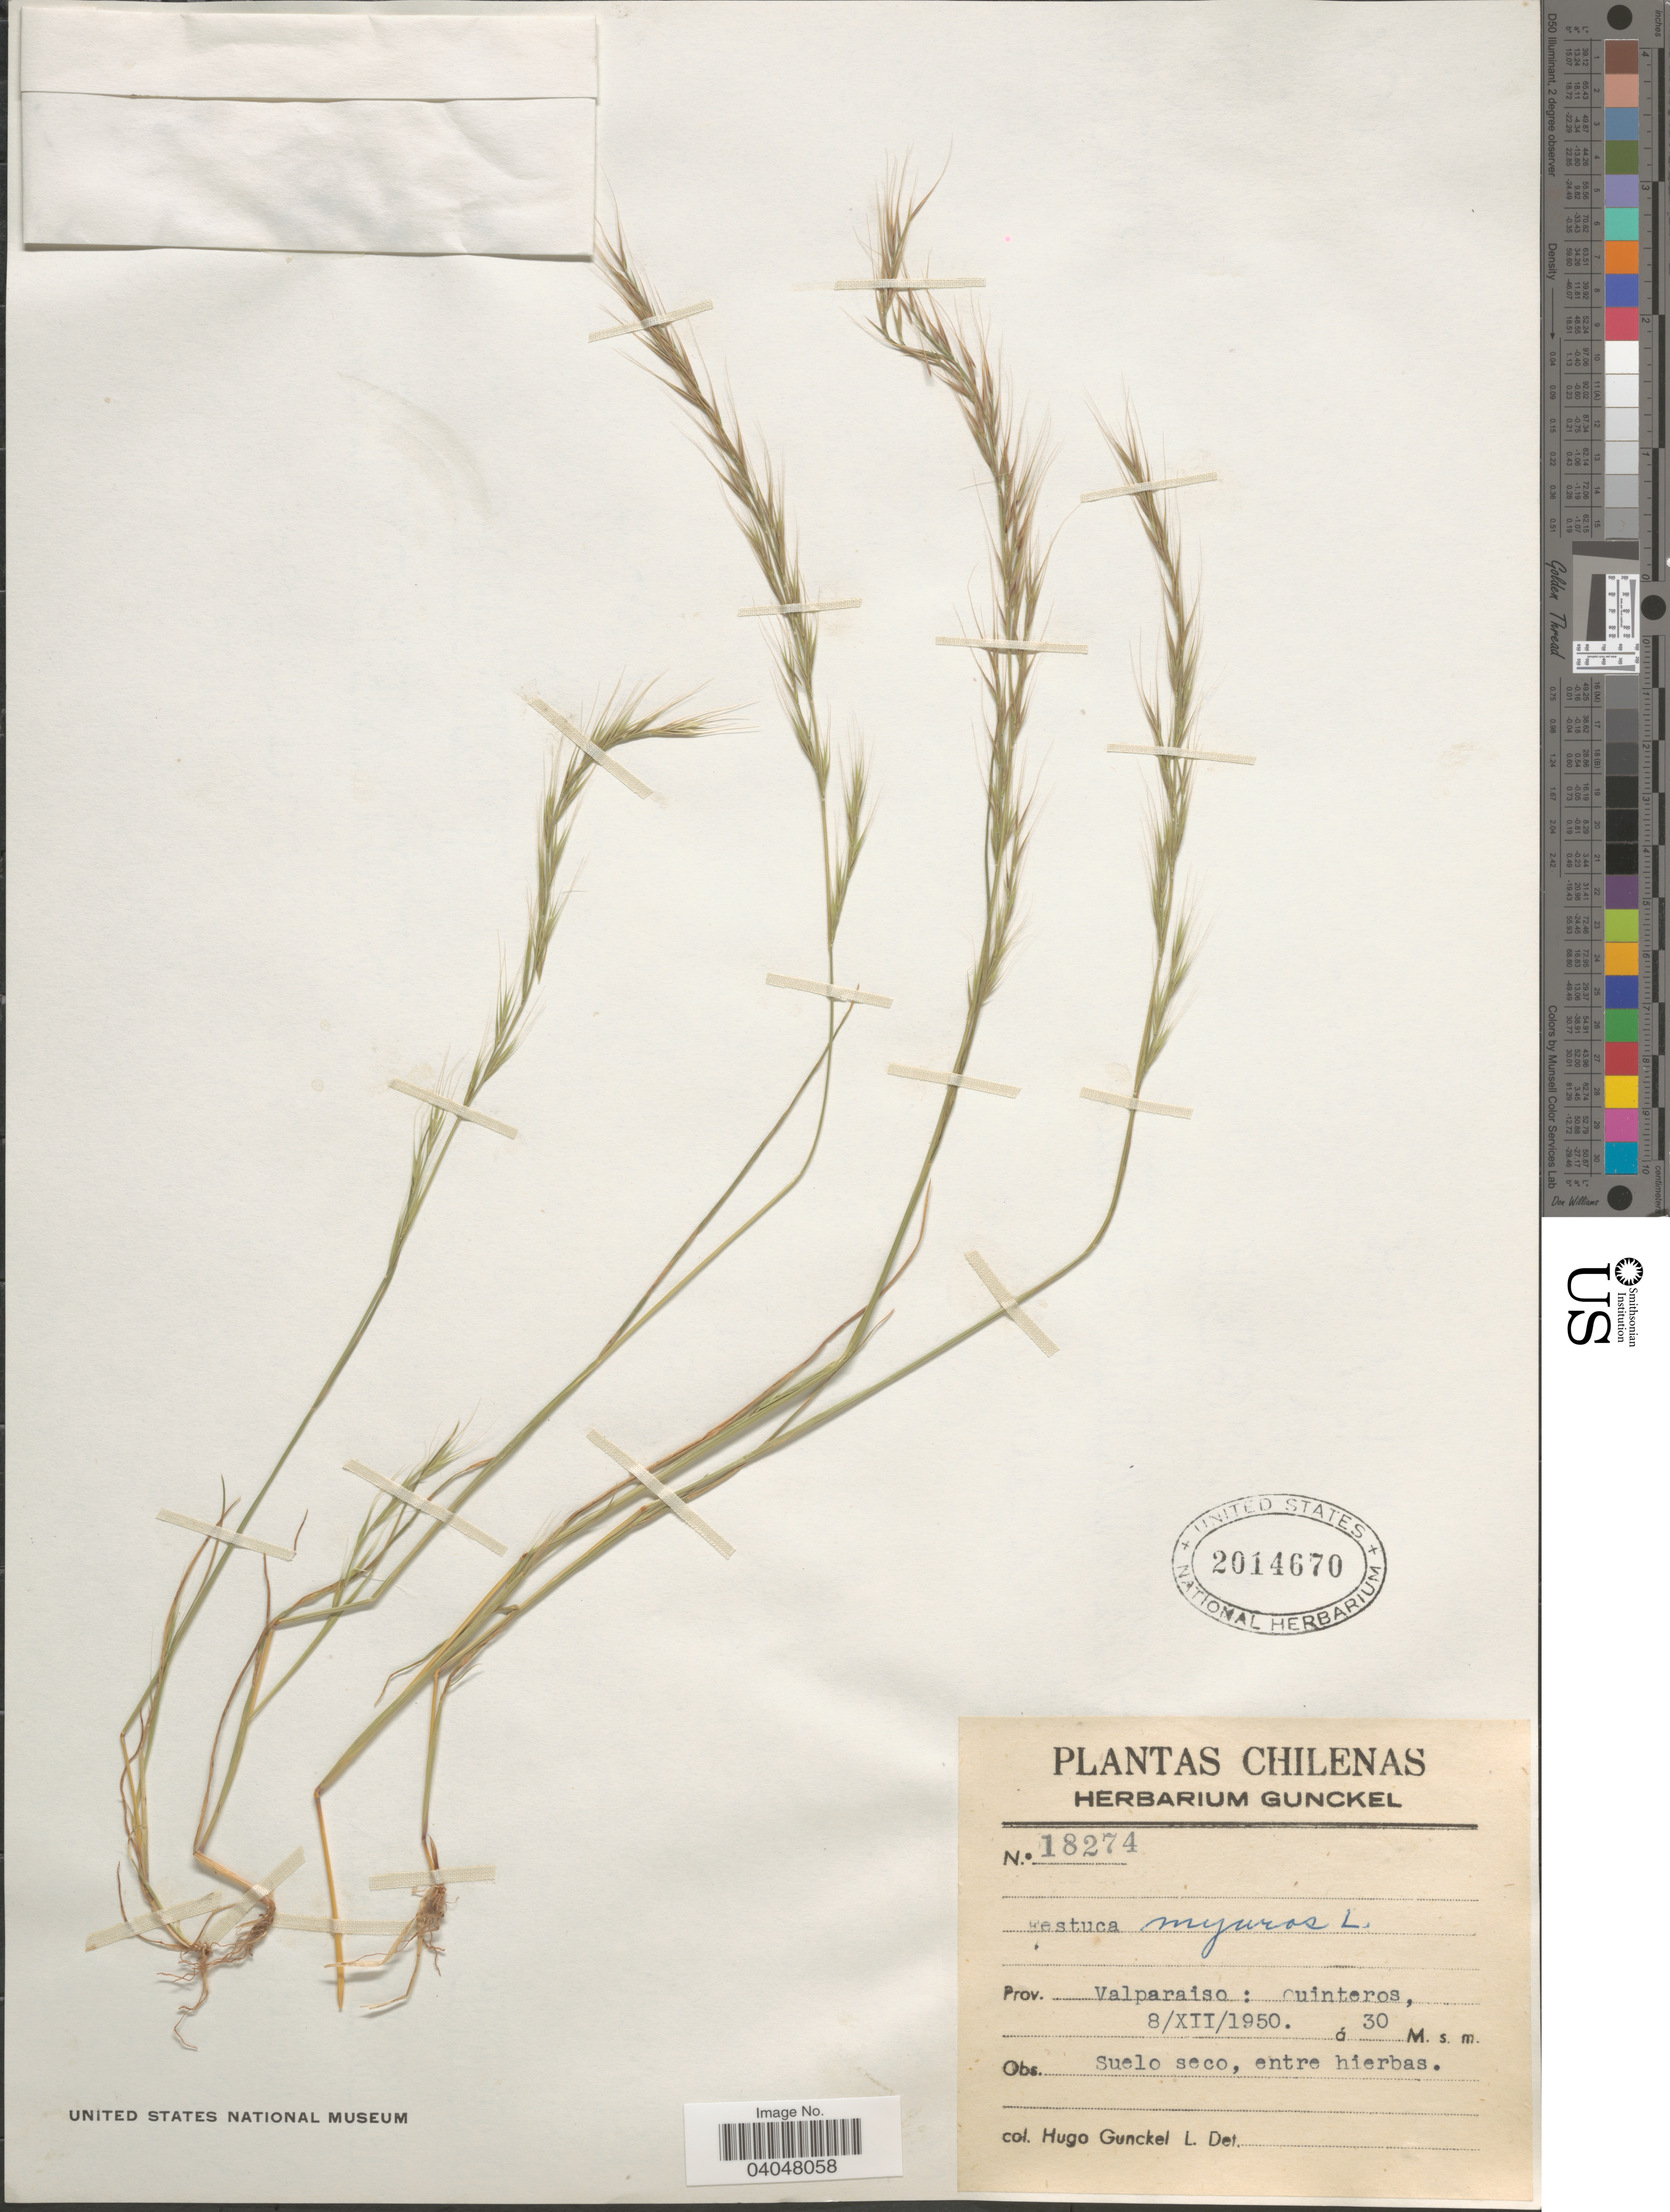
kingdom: Plantae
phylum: Tracheophyta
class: Liliopsida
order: Poales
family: Poaceae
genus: Festuca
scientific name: Festuca myuros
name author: L.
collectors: H. Gunckel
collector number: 18274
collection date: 1950-12-08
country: Chile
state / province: Valparaíso (V)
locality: Quinteros.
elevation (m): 30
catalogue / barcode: US 2014670